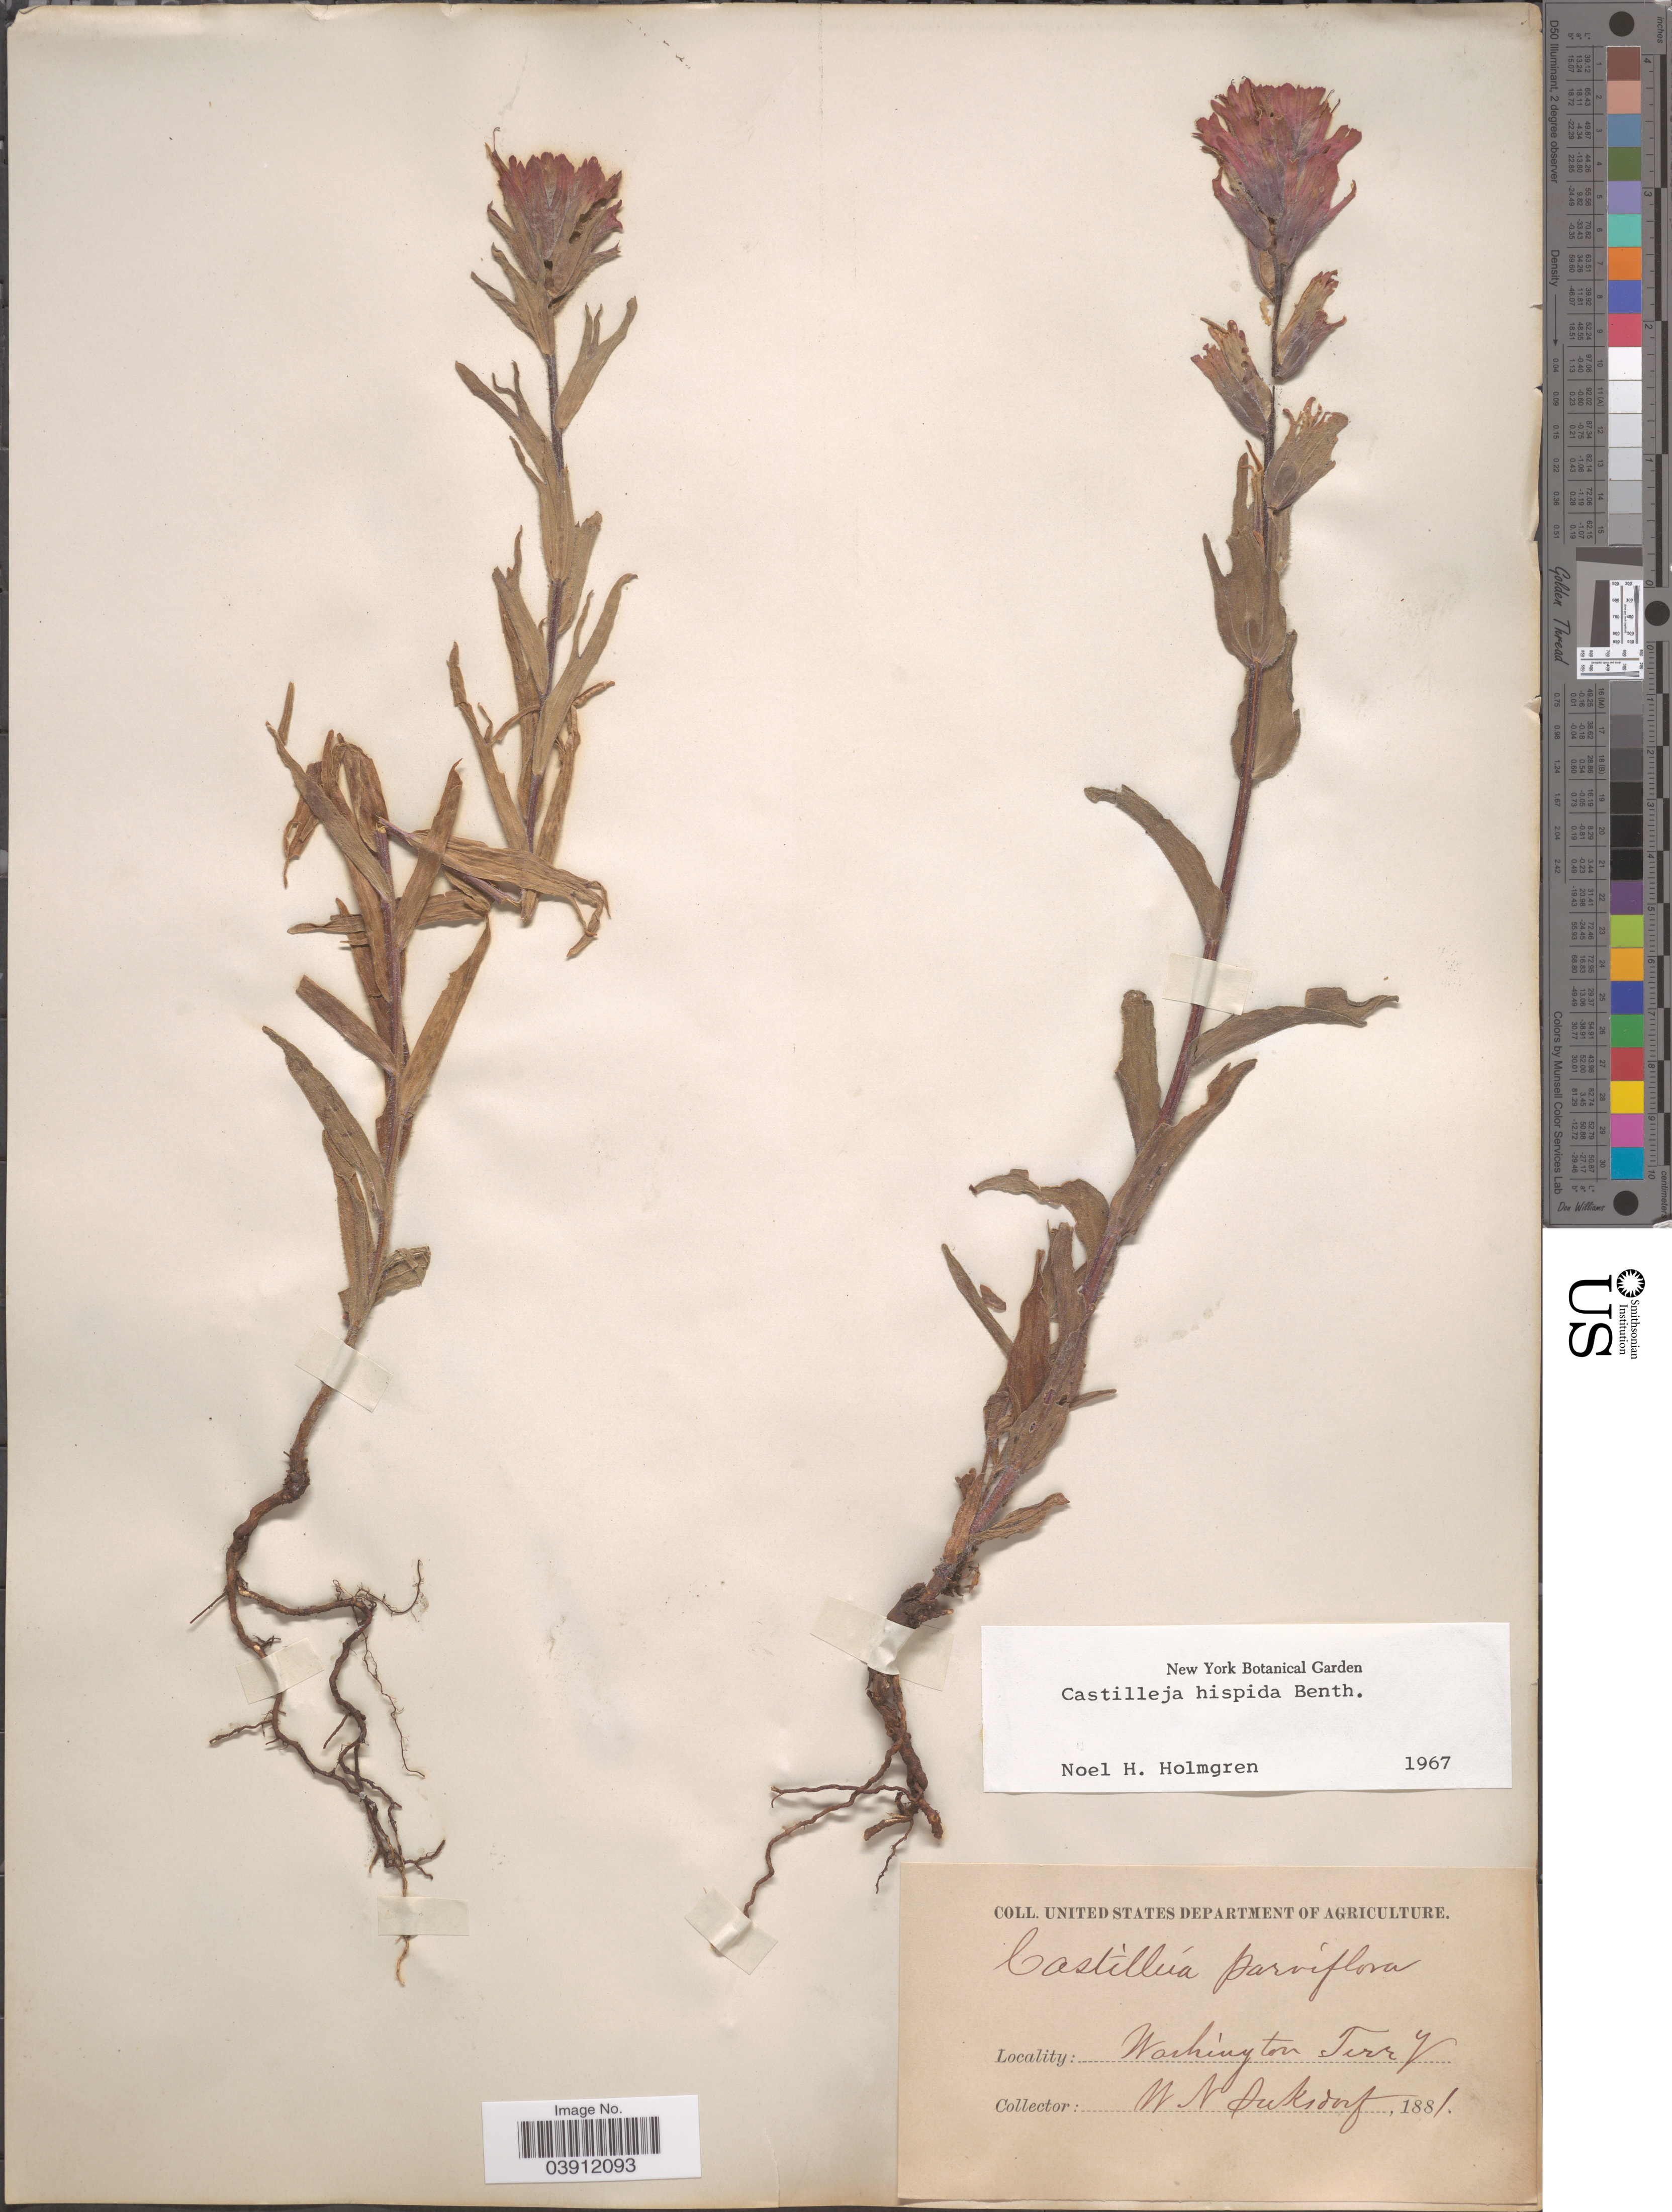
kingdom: Plantae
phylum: Tracheophyta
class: Magnoliopsida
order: Lamiales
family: Orobanchaceae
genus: Castilleja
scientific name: Castilleja hispida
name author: Benth. ex Hook.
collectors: W. N. Suksdorf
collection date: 1881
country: United States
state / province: Washington